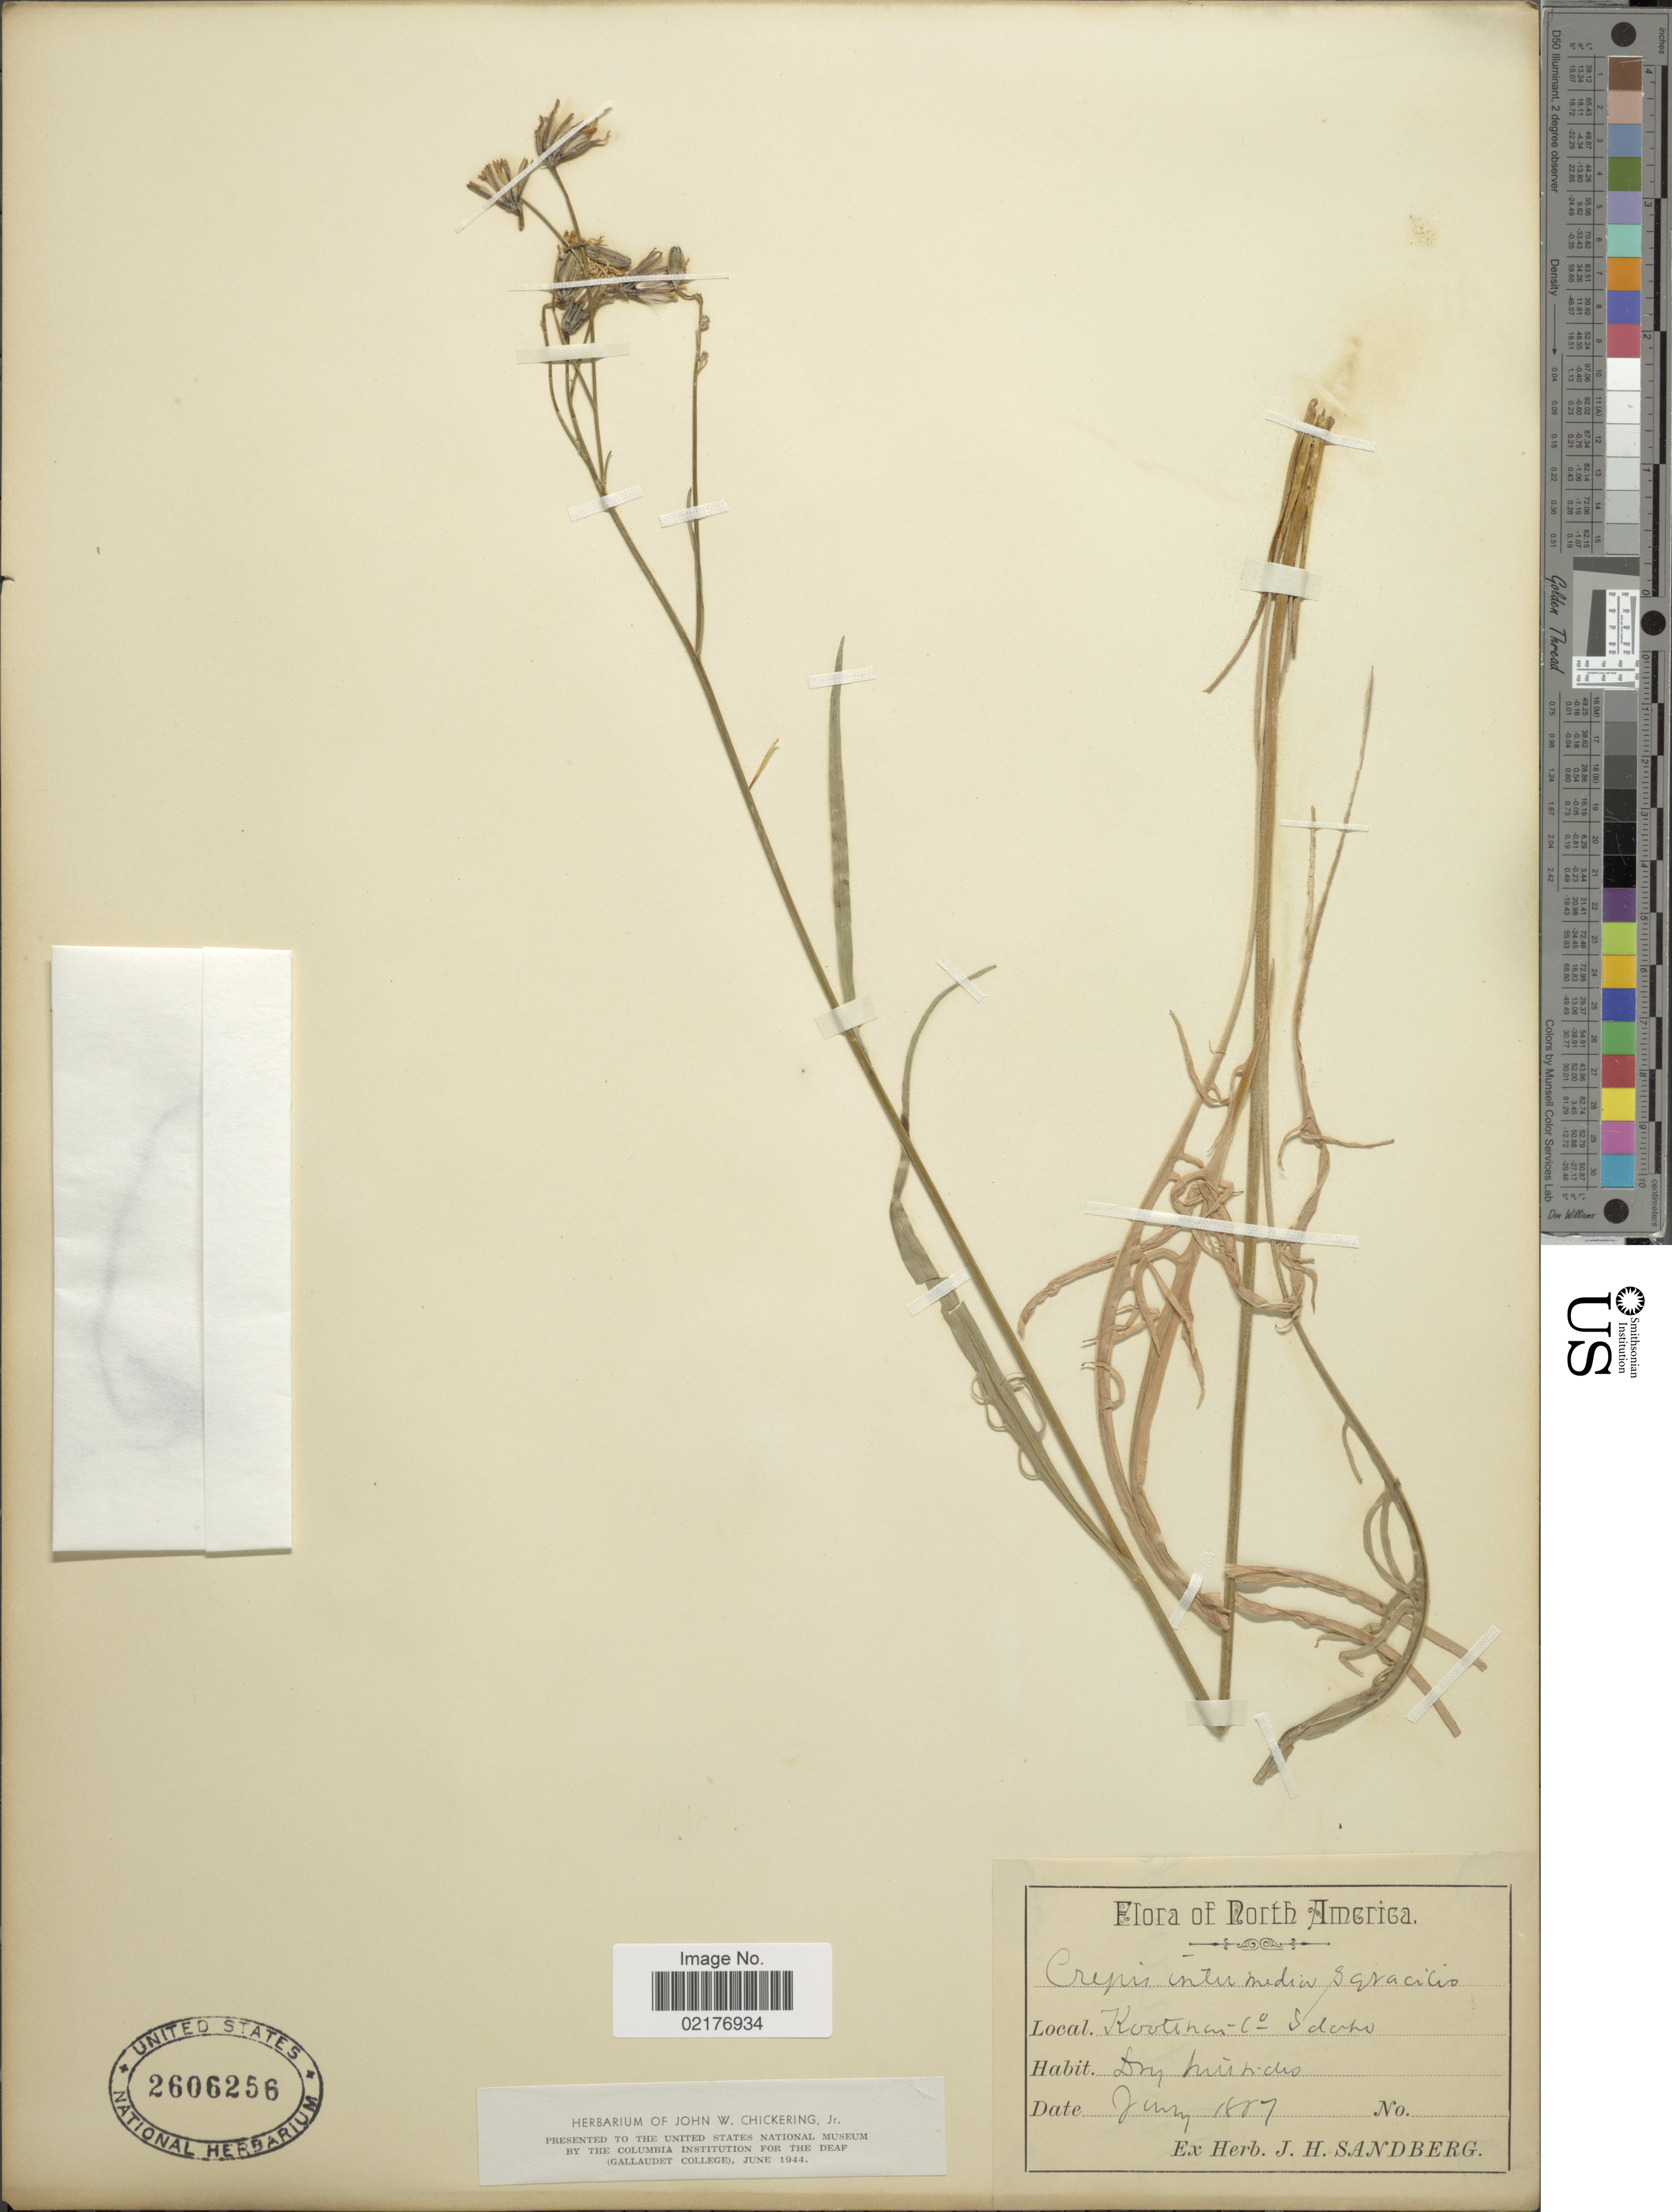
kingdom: Plantae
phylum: Tracheophyta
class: Magnoliopsida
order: Asterales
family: Asteraceae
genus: Crepis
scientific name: Crepis intermedia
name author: A. Gray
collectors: ex. herb. J. H. Sandberg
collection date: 1807-06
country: United States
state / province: Idaho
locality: Kootenai Co., Idaho.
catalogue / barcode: US 2606256